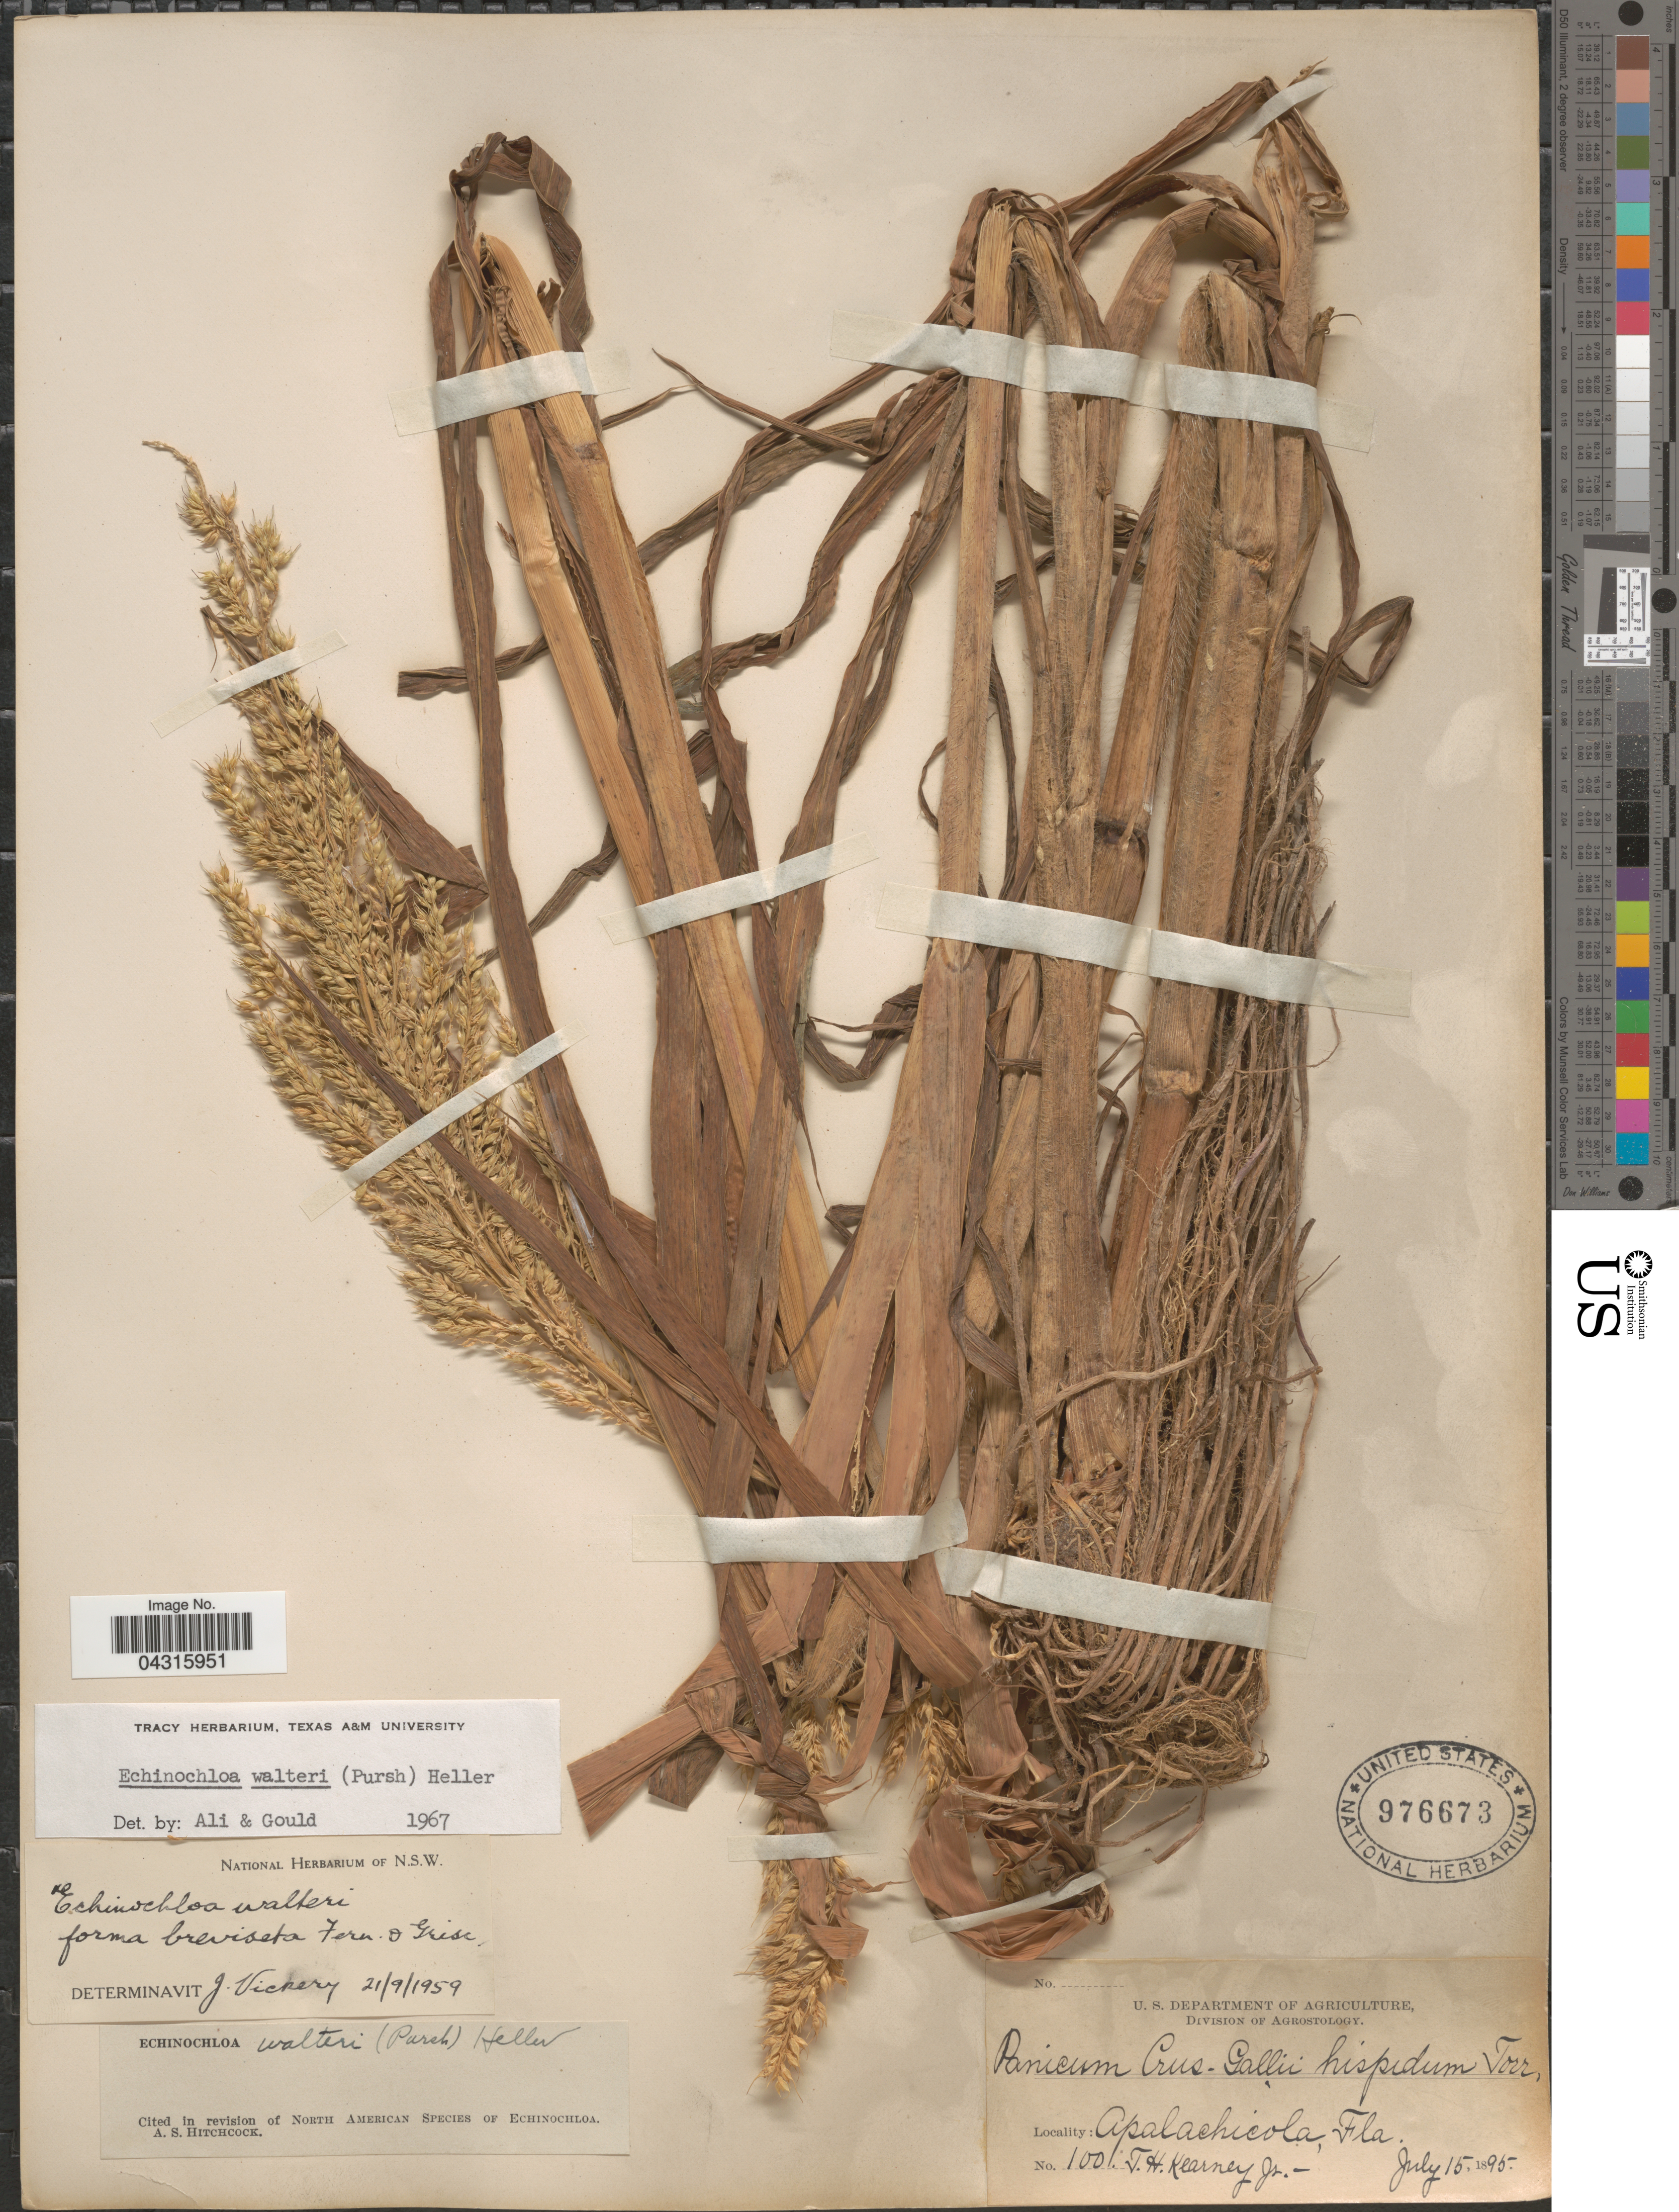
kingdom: Plantae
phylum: Tracheophyta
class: Liliopsida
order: Poales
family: Poaceae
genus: Echinochloa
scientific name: Echinochloa walteri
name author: (Pursh) A. Heller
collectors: T. H. Kearney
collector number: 100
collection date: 1895-07-15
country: United States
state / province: Florida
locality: Apalachicola.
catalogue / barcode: US 976673